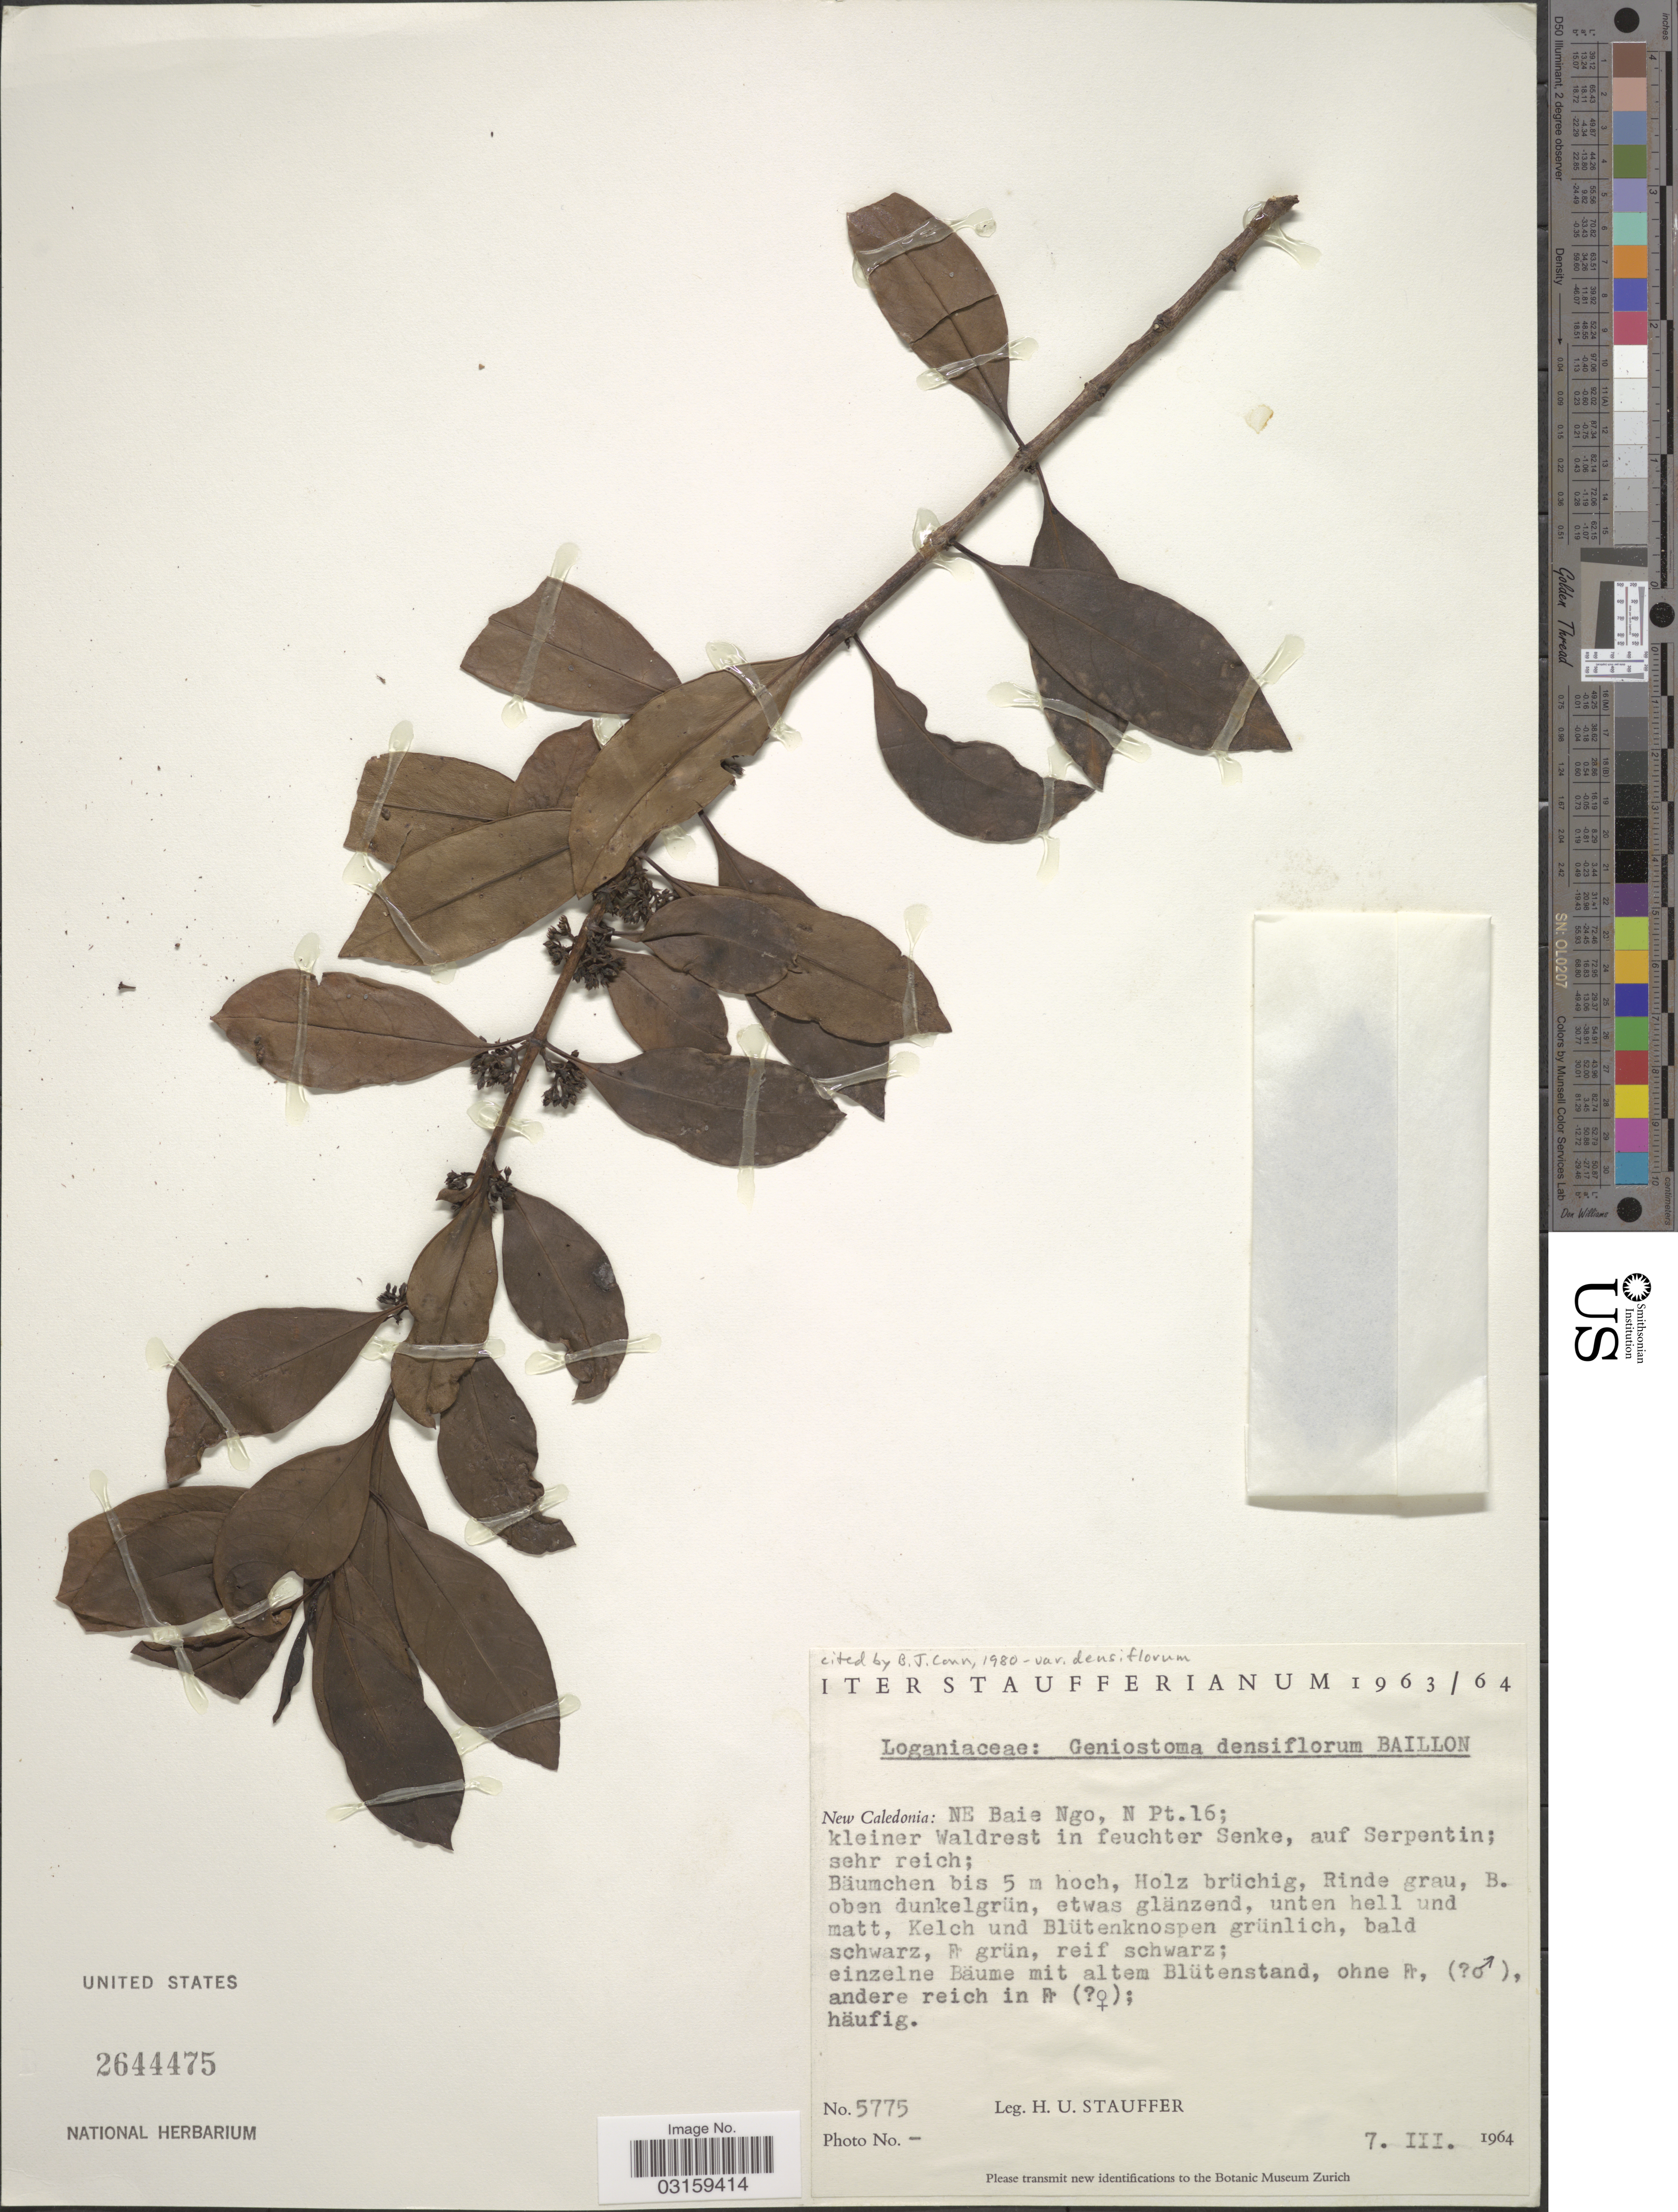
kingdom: Plantae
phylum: Tracheophyta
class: Magnoliopsida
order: Gentianales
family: Loganiaceae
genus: Geniostoma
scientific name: Geniostoma densiflorum var. densiflorum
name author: Baill.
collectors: H. U. Stauffer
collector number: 5775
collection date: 1964-03-07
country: New Caledonia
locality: NE Baie Ngo, N Pt. 16; kleiner Waldrest in feuchter Senke, auf Serpentin.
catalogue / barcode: US 2644475